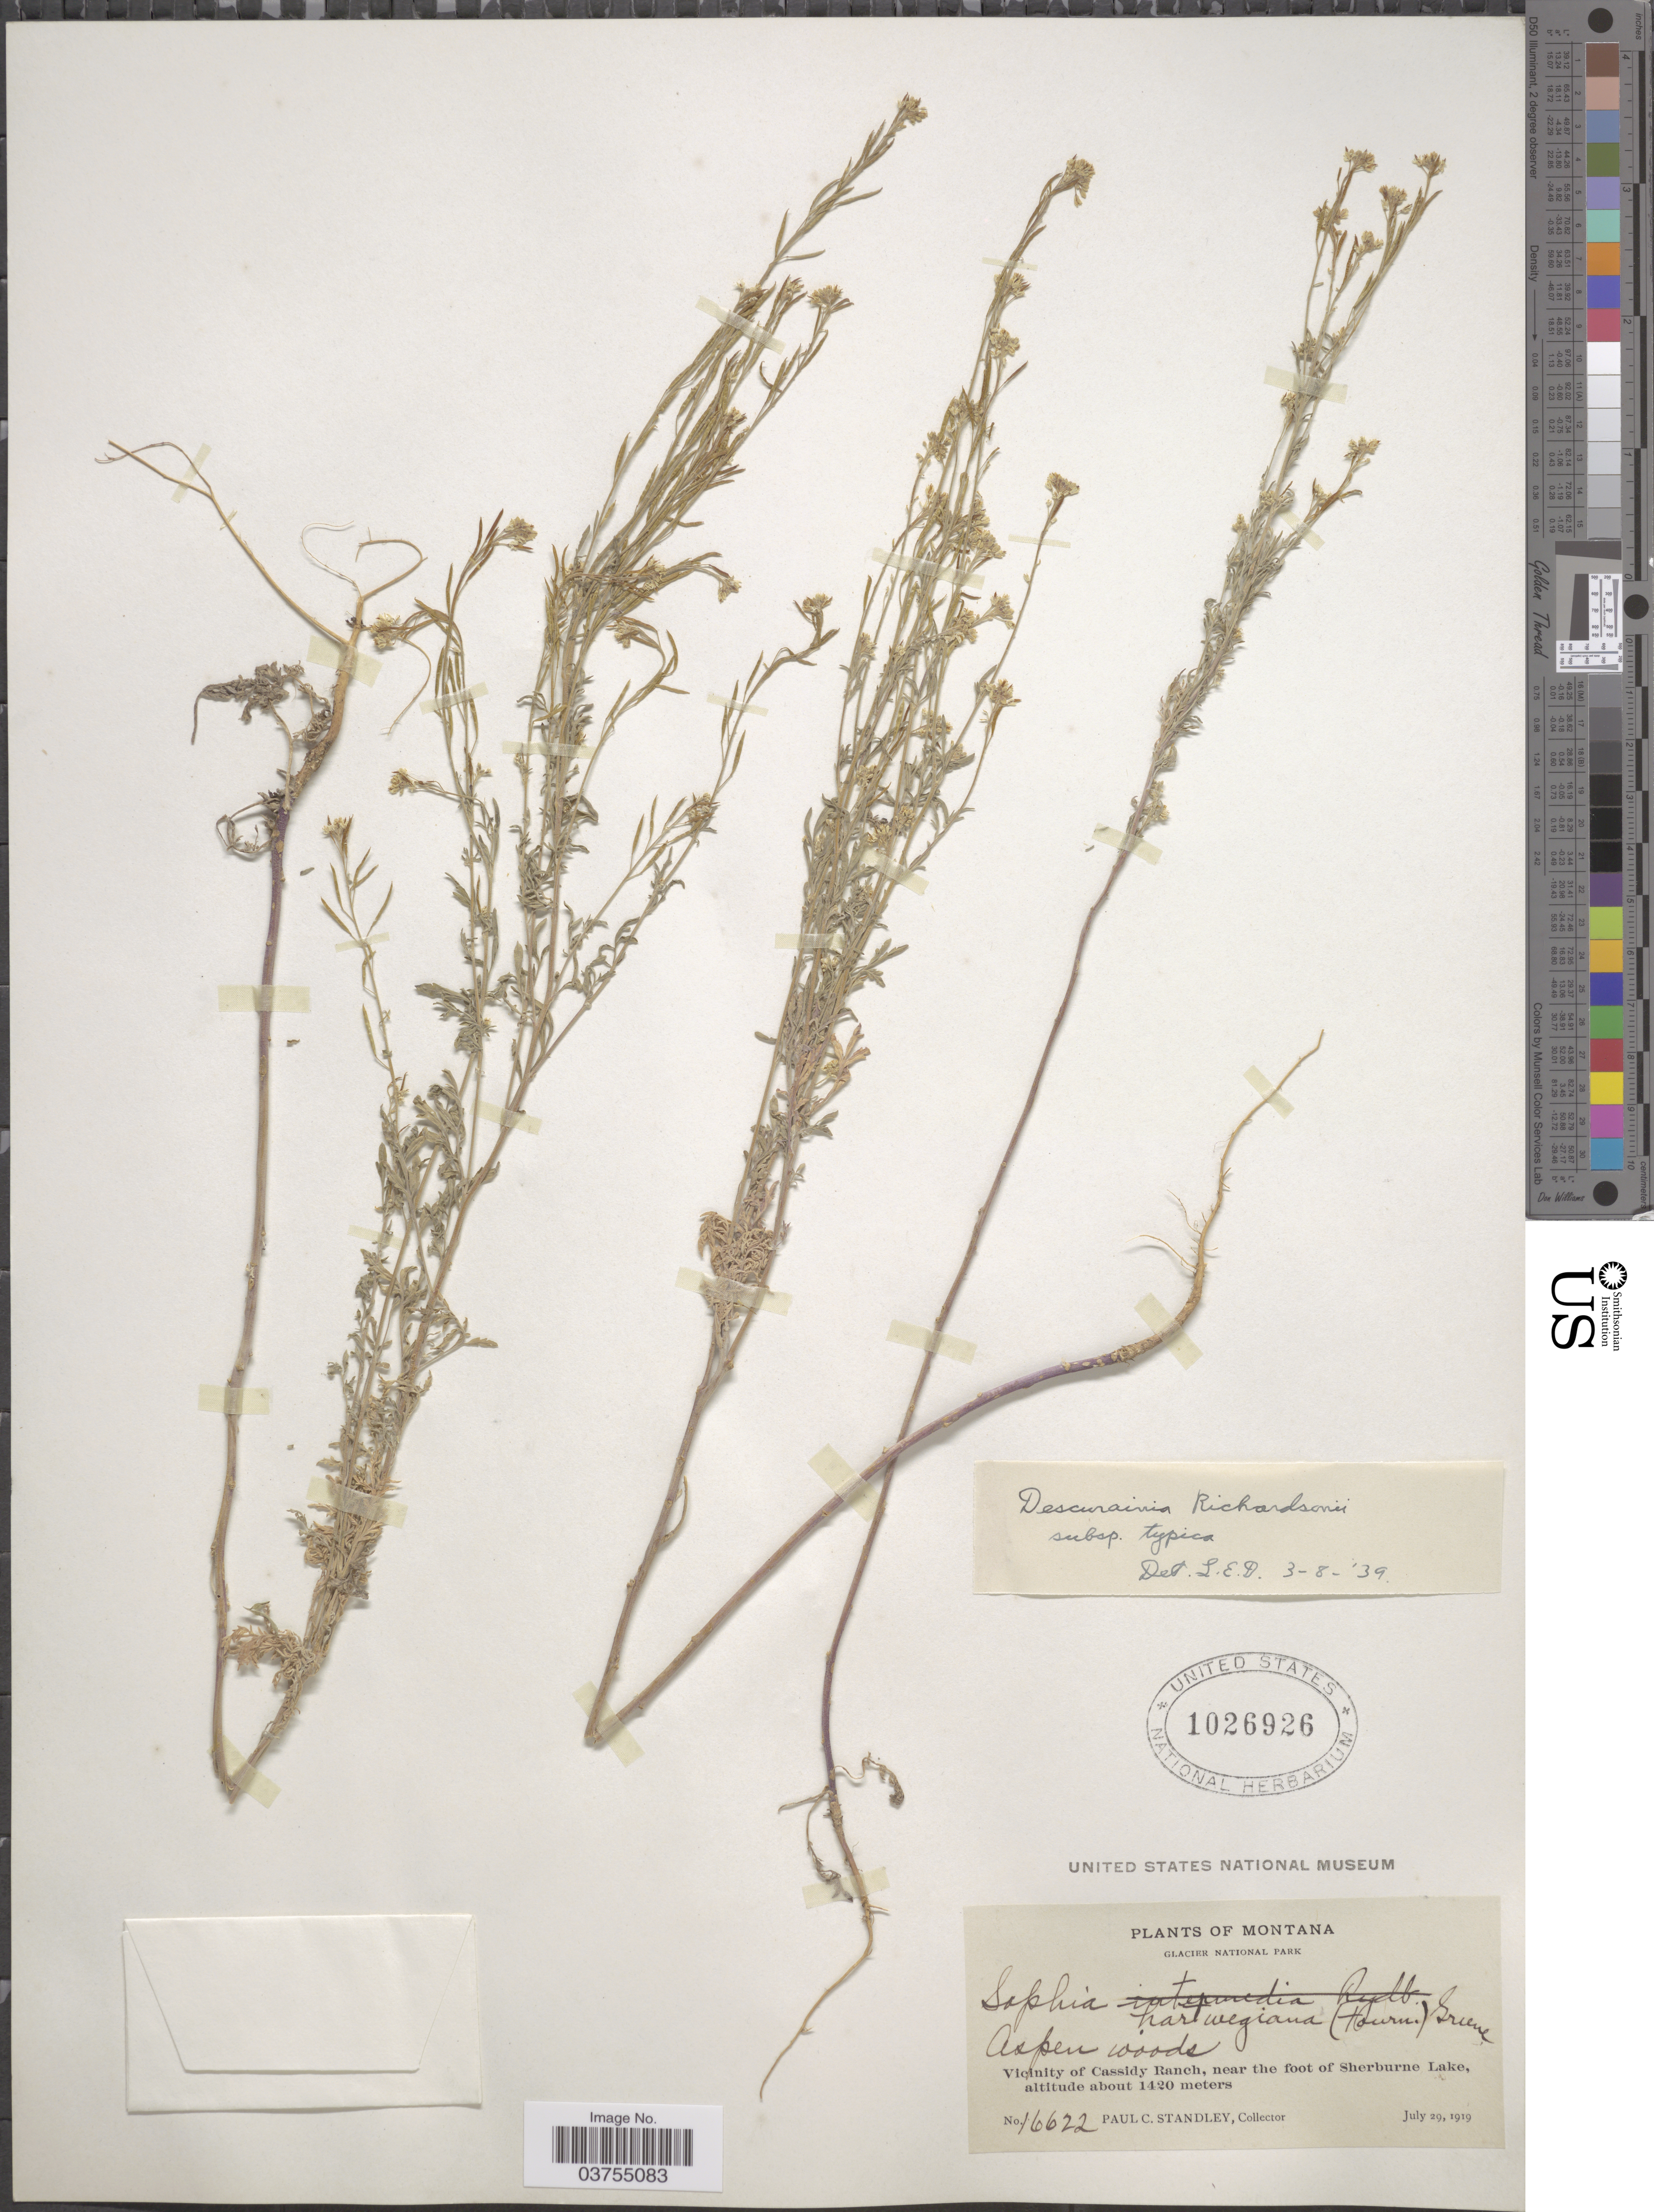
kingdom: Plantae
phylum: Tracheophyta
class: Magnoliopsida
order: Brassicales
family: Brassicaceae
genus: Descurainia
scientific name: Descurainia richardsonii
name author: (C.A. Mey.) O.E. Schulz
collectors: P. C. Standley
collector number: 16622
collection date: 1919-07-29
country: United States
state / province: Montana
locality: Glacier National Park. Aspen woods. Vicinity of Cassidy Ranch, near the foot of Sherburne Lake.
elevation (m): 1420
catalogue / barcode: US 1026926